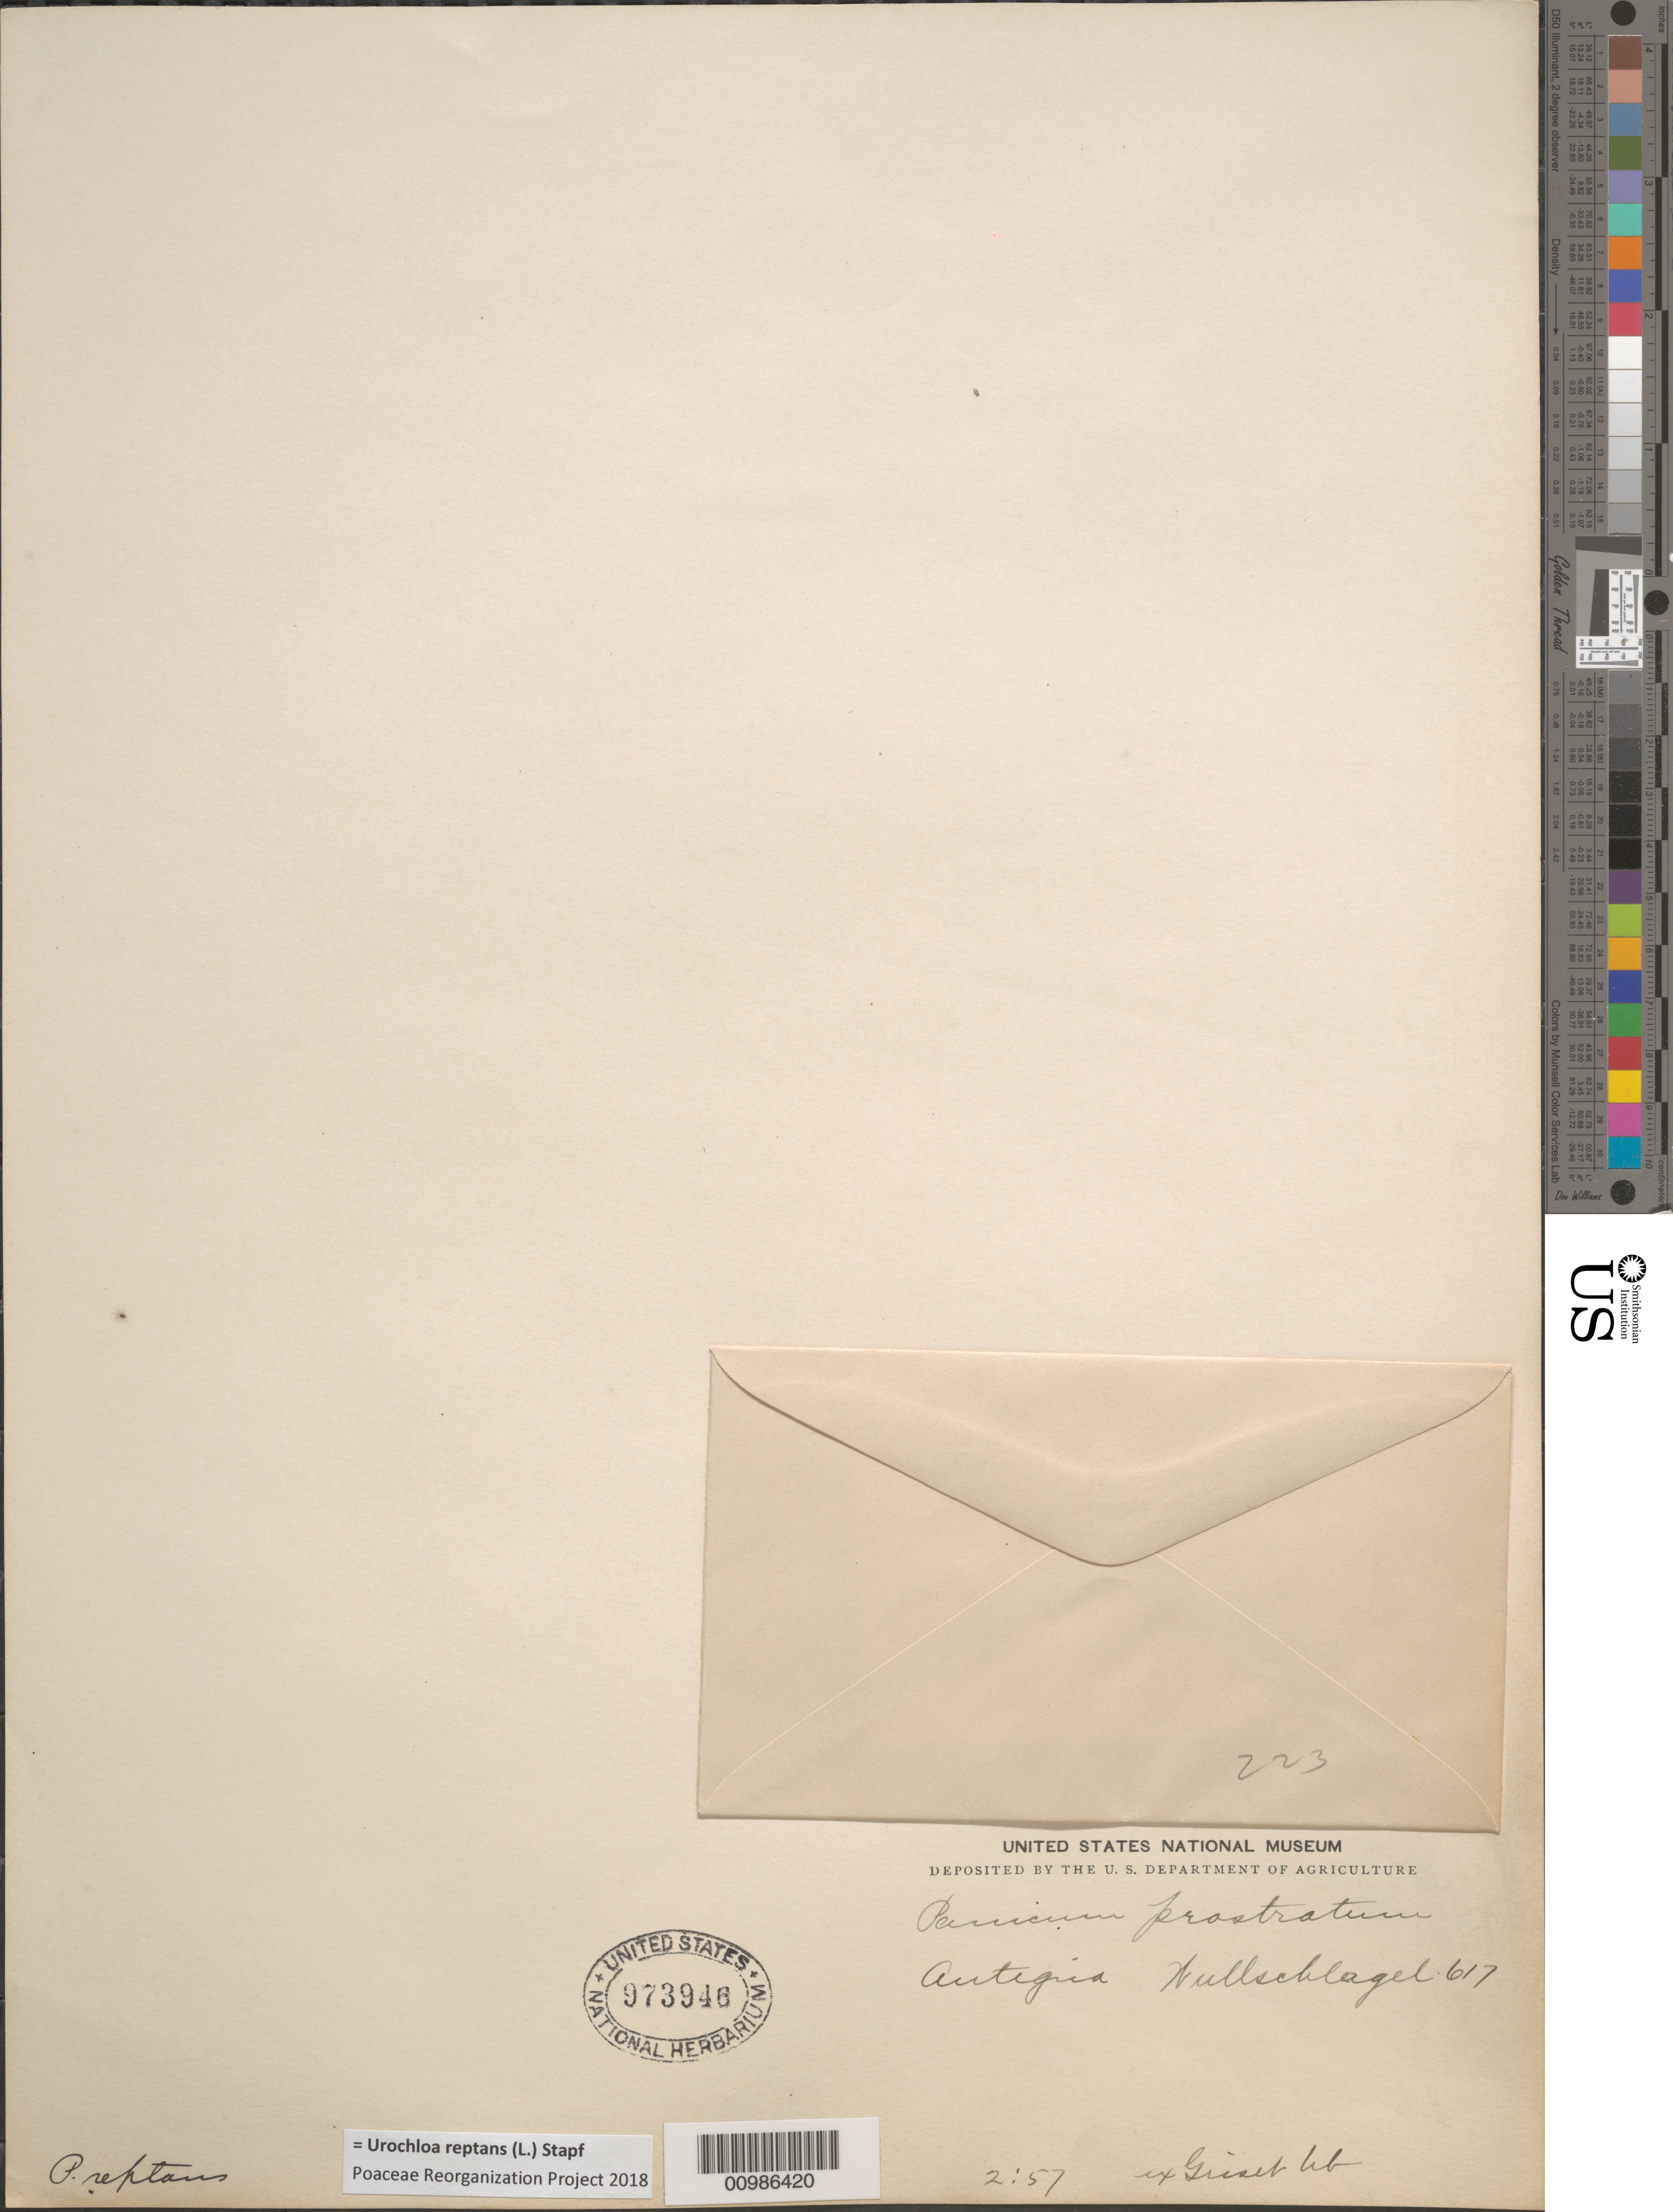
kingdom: Plantae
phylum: Tracheophyta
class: Liliopsida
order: Poales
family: Poaceae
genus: Brachiaria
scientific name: Brachiaria reptans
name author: (L.) C.E. Hubb. & C.A. Gardner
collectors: H. R. Wullschlaegel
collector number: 617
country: Antigua and Barbuda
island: Antigua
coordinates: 0 N, 0 E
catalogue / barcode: US 973946